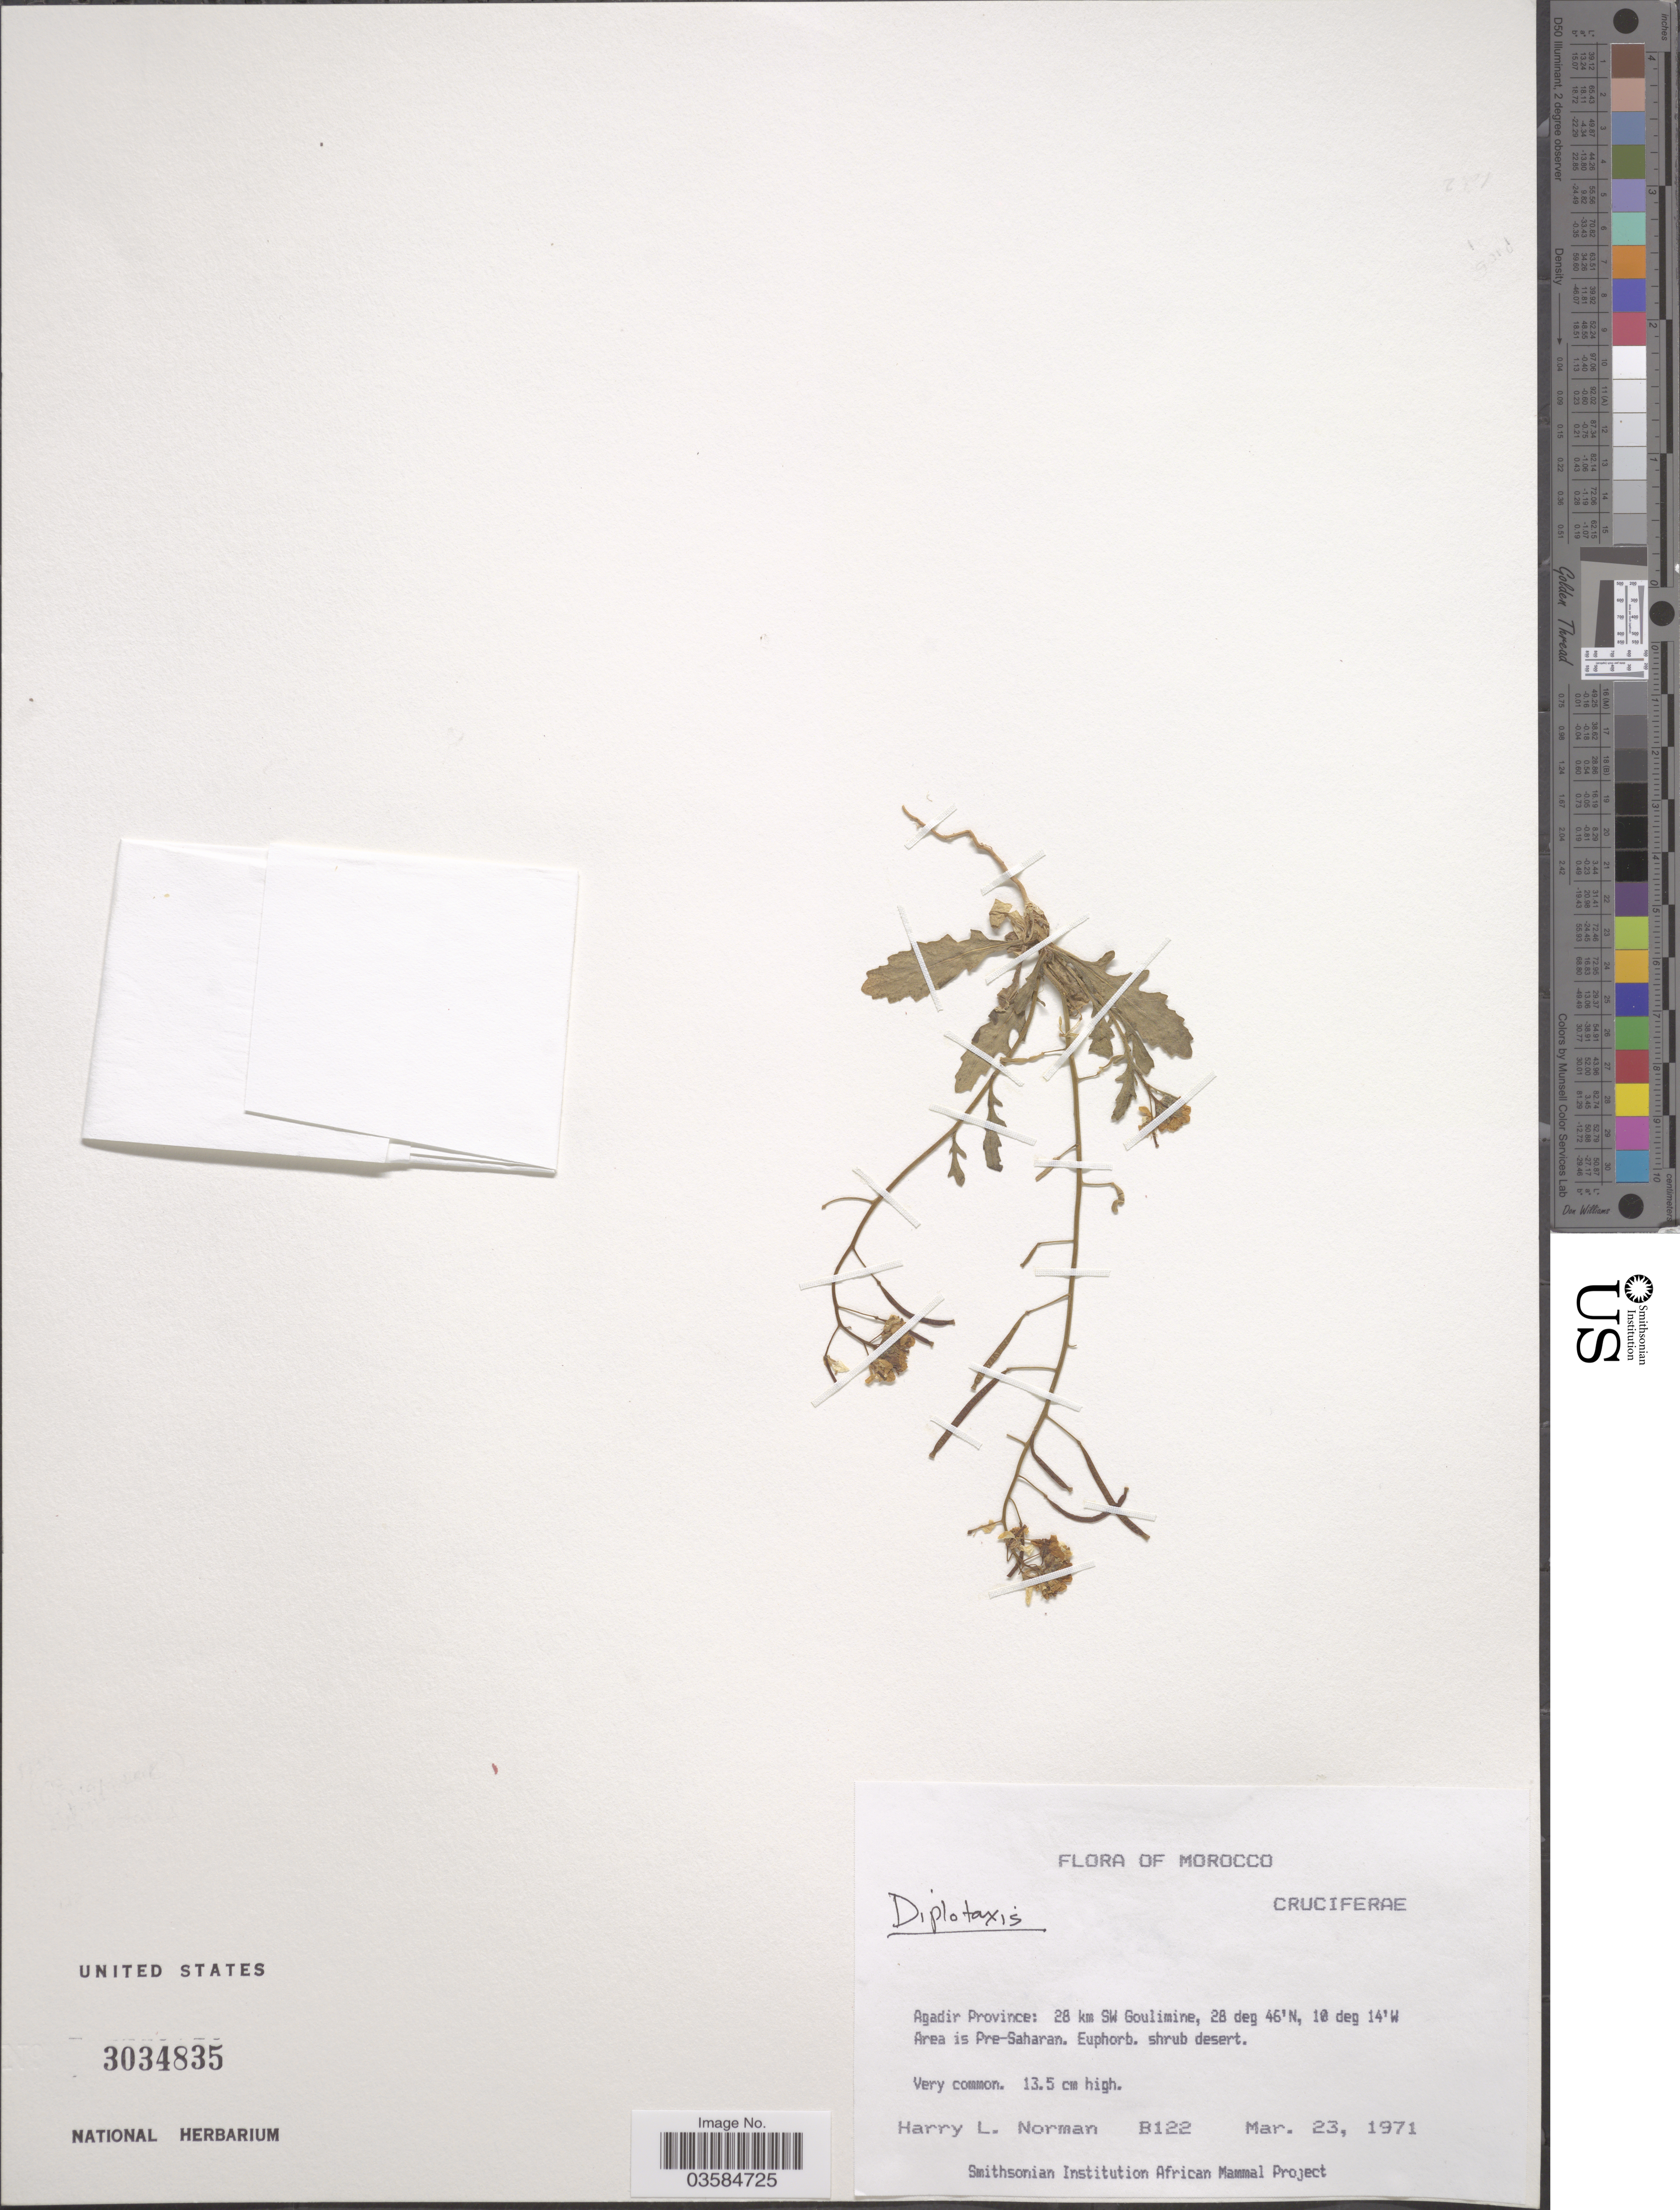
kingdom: Plantae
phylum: Tracheophyta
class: Magnoliopsida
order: Brassicales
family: Brassicaceae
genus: Diplotaxis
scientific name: Diplotaxis sp.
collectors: Norman, H.L.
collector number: B122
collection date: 1971-03-23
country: Morocco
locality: Agadir Province: 28 km SW Goulimine. Area is Pre-Saharan.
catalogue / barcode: US 3034835